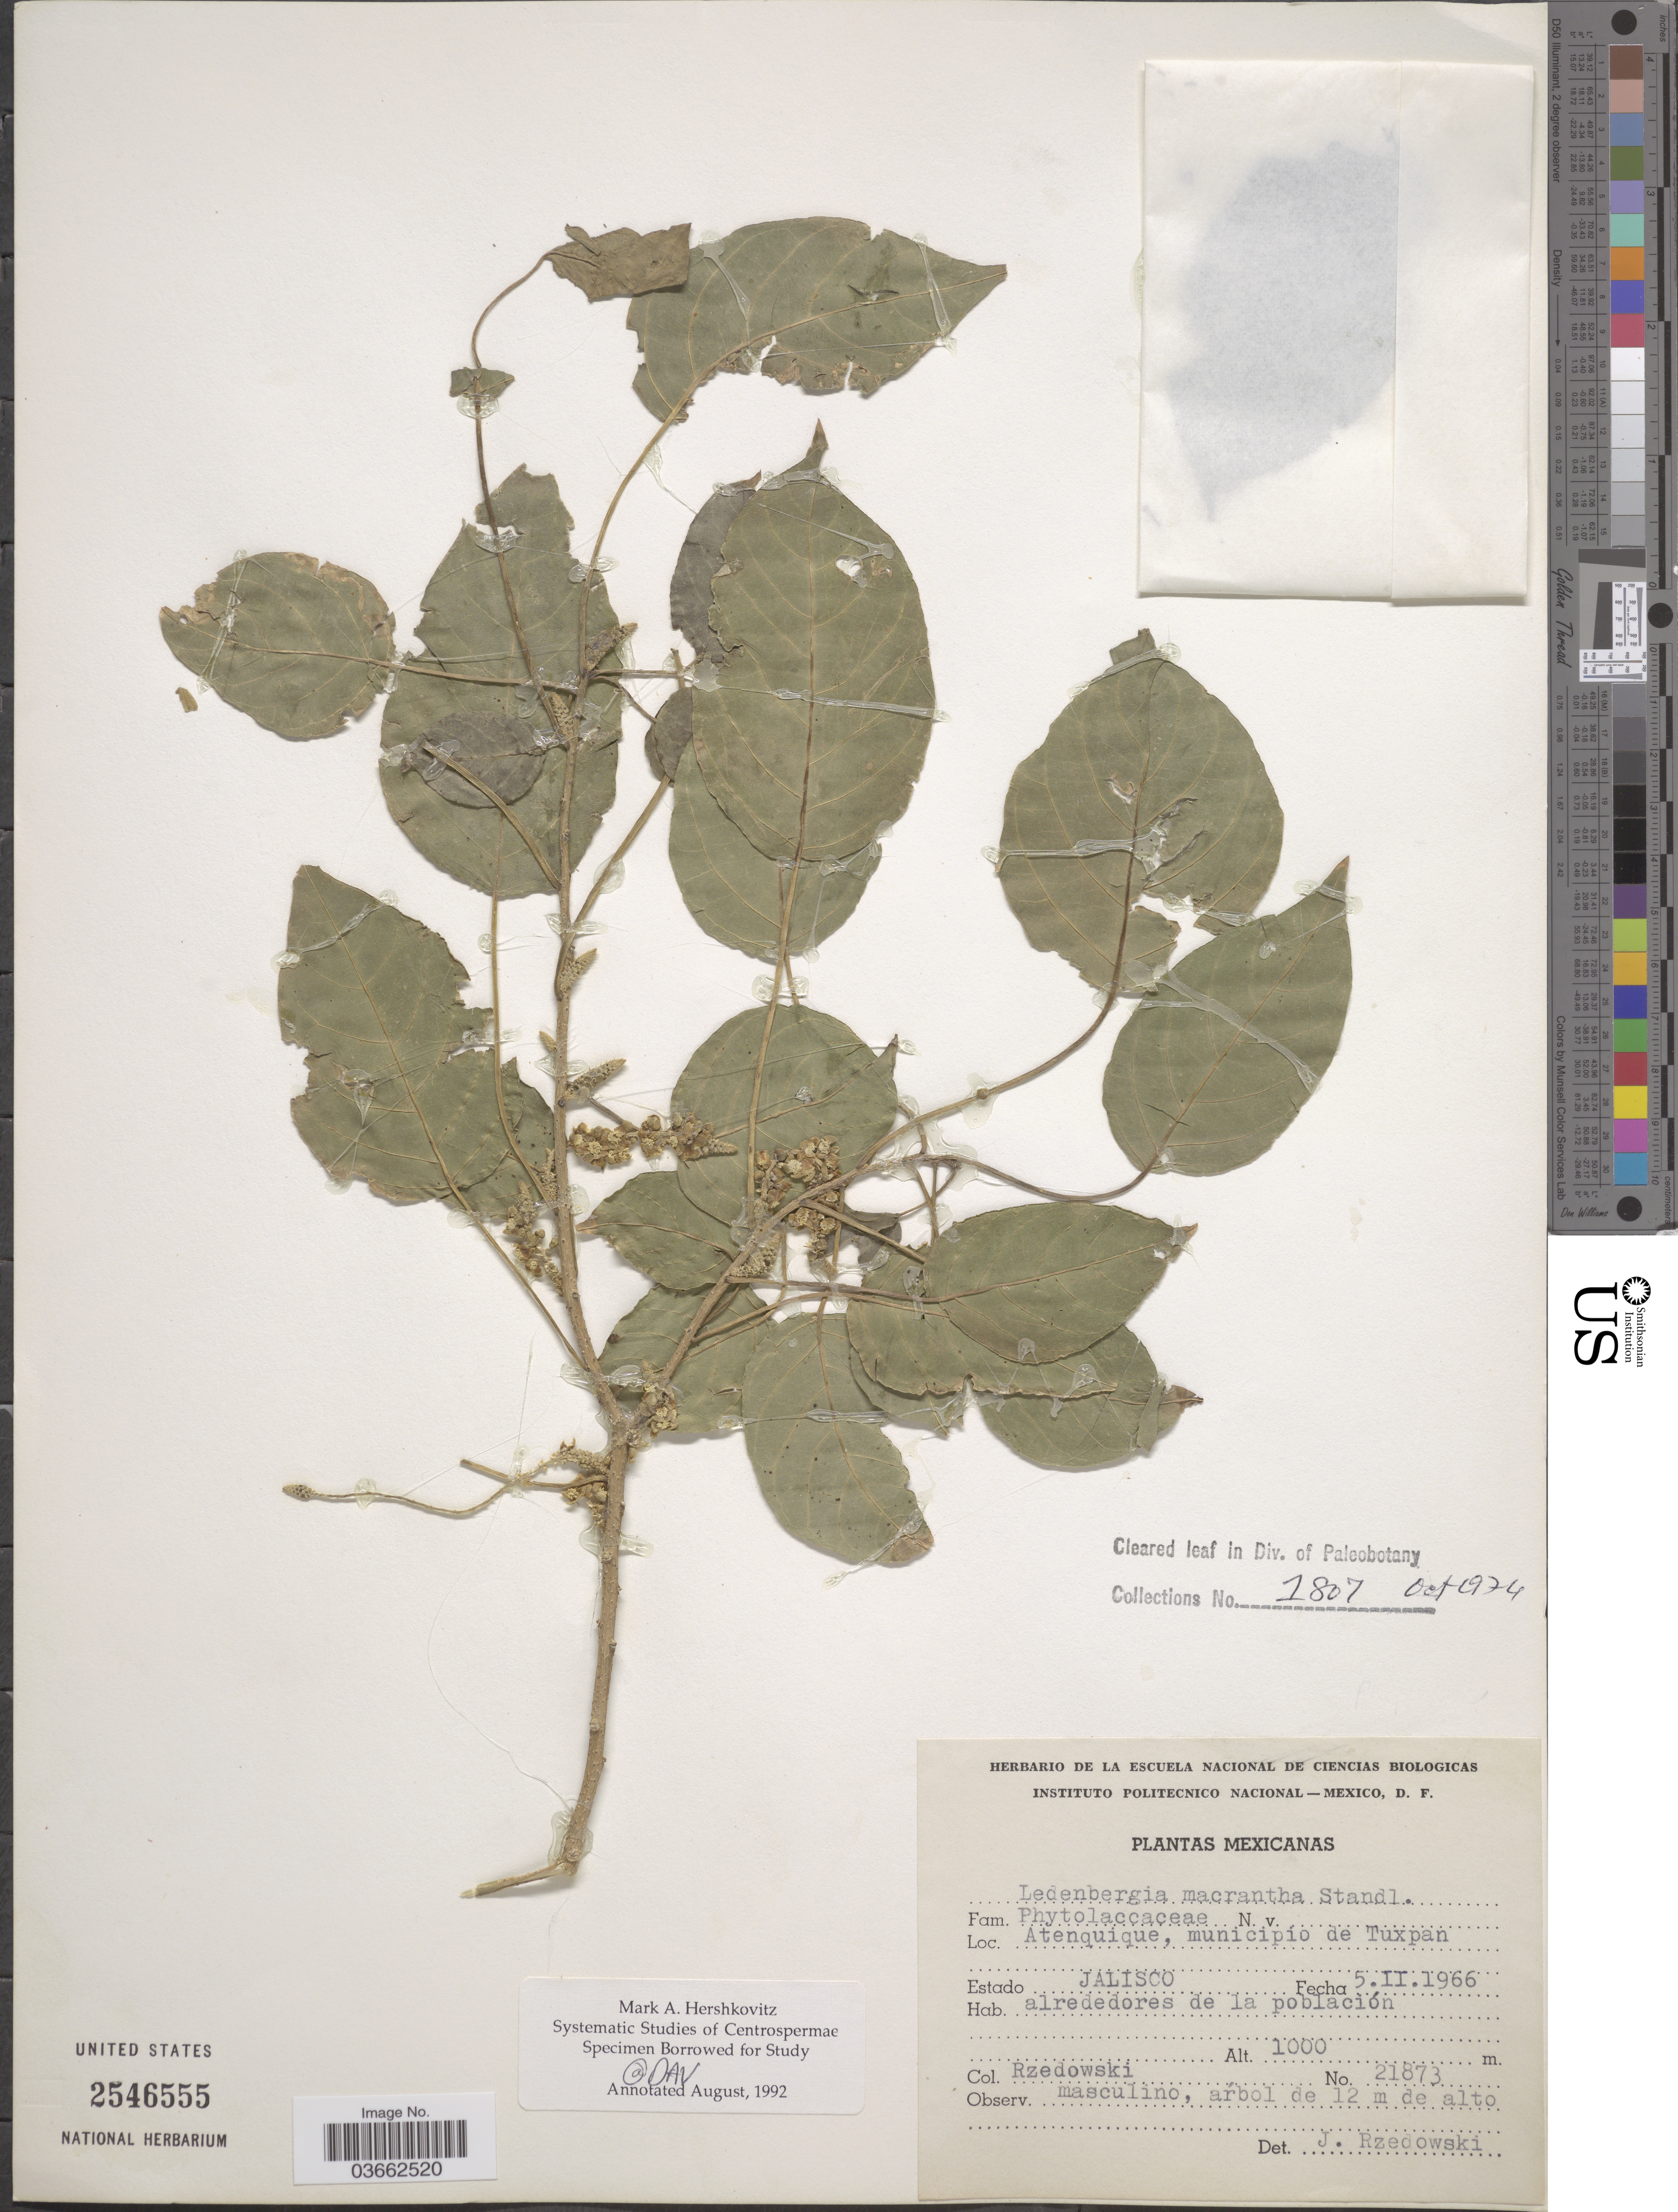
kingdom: Plantae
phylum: Tracheophyta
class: Magnoliopsida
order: Caryophyllales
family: Phytolaccaceae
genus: Flueckigera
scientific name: Flueckigera macrantha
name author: (Standl.) P. Wilson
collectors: Rzedowski, --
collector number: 21873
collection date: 1966-02-05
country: Mexico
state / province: Jalisco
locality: Atenquique, municipio de Tuxpan.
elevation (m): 1000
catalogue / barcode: US 2546555